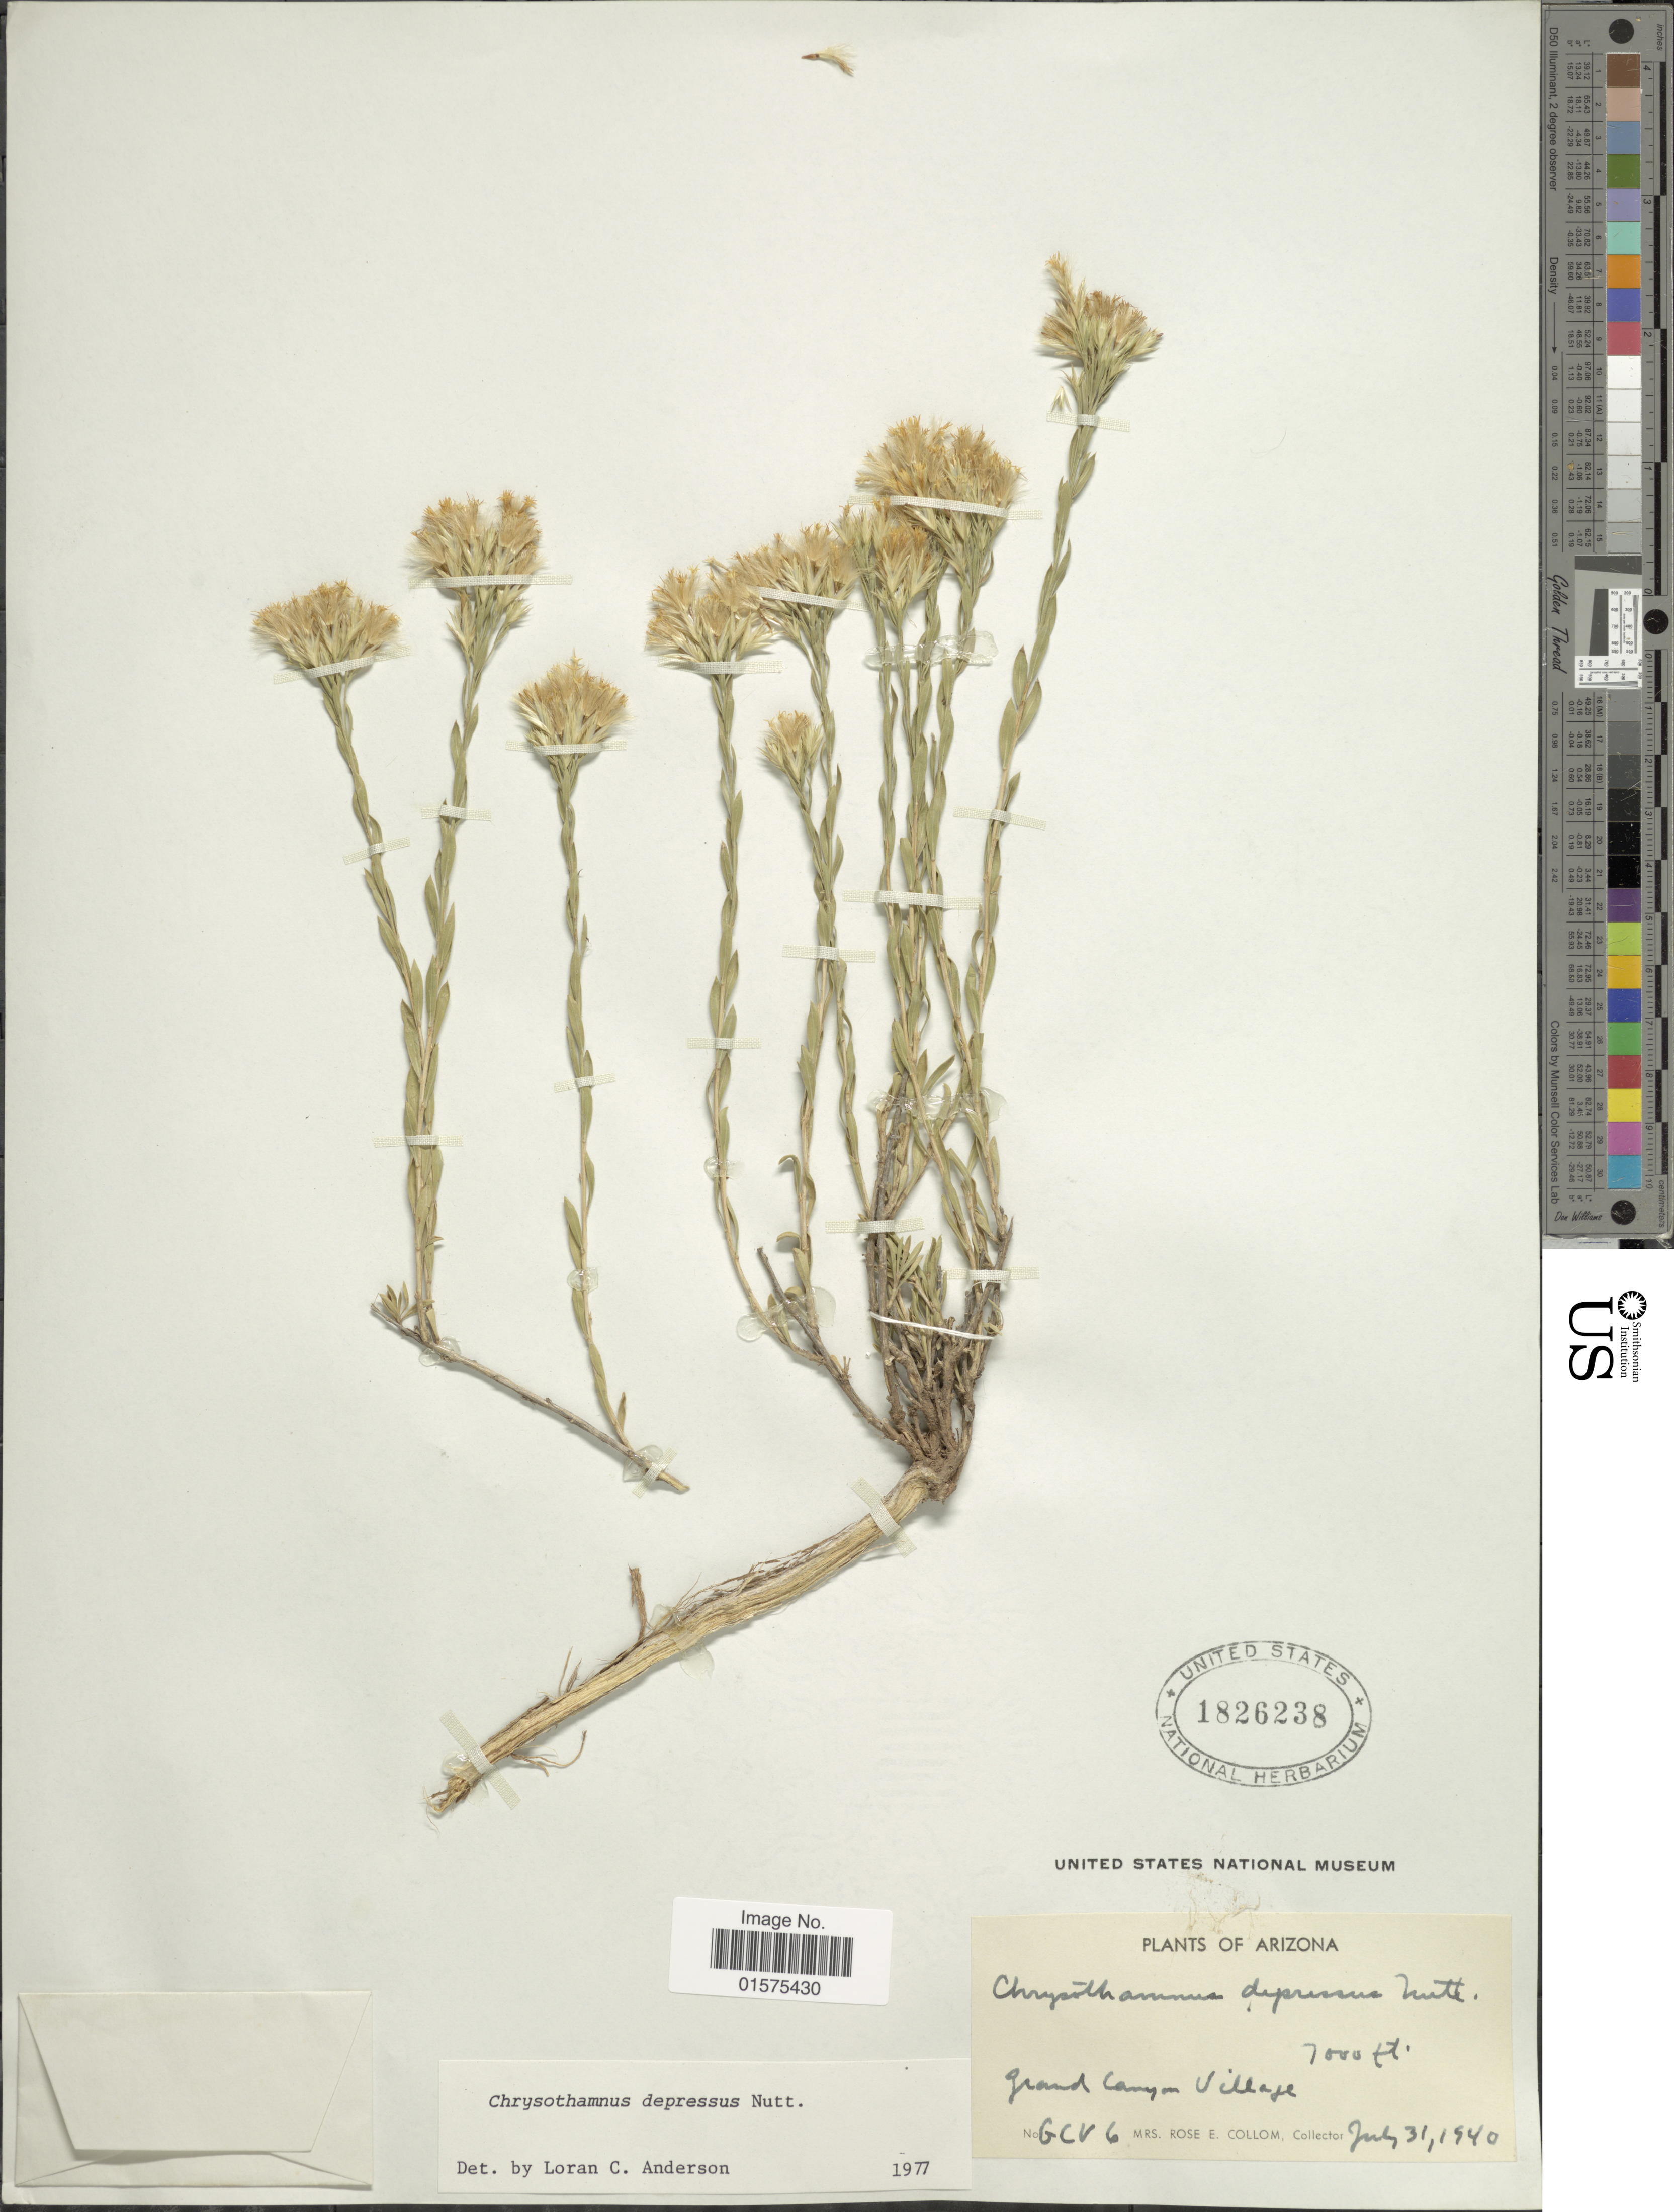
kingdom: Plantae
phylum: Tracheophyta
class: Magnoliopsida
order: Asterales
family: Asteraceae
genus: Chrysothamnus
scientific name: Chrysothamnus depressus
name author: Nutt.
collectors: R. E. Collom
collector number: GCV6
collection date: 1940-07-31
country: United States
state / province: Arizona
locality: Grand Canyon Village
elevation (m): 2134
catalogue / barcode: US 1826238